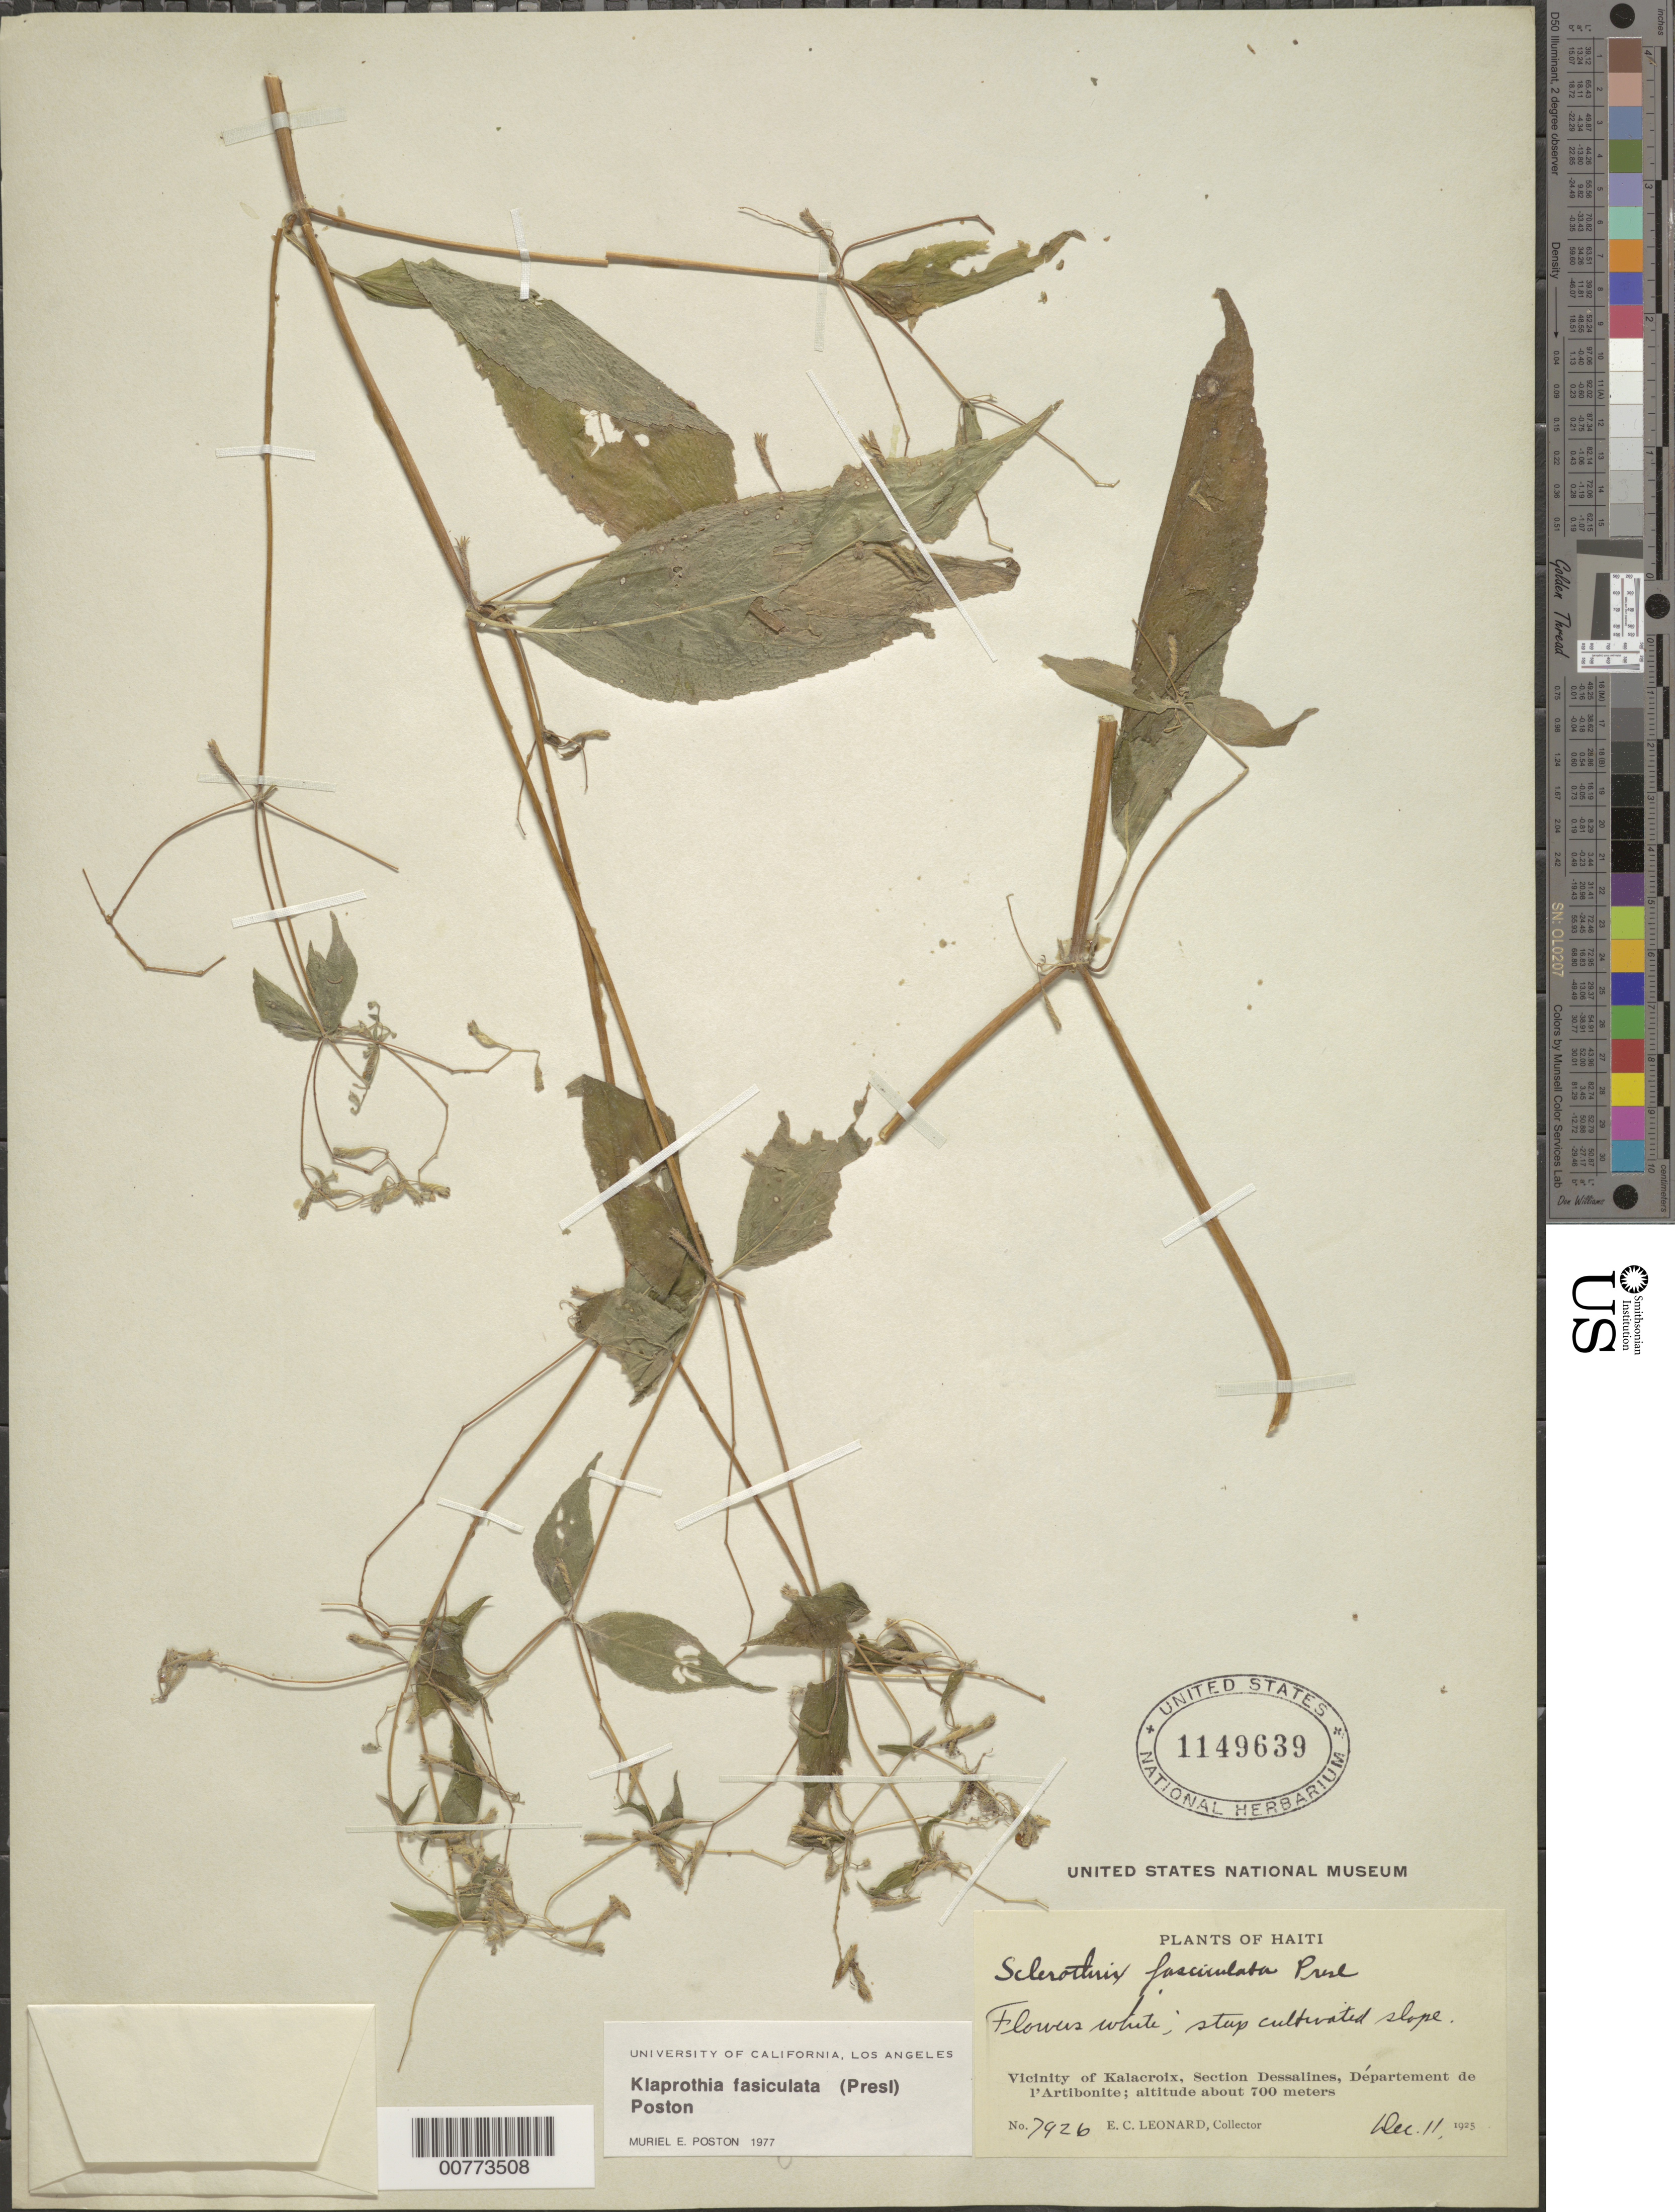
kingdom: Plantae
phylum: Tracheophyta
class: Magnoliopsida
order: Cornales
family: Loasaceae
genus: Sclerothrix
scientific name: Sclerothrix fasciculata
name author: C. Presl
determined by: Poston, M. E.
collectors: E. C. Leonard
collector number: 7926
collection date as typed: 11 Dec 1925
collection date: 1925-12-11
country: Haiti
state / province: Artibonite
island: Hispaniola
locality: Vicinity of Kalacroix, Section Dessalines.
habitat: Steep cultivated slope.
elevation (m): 700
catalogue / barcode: US 1149639